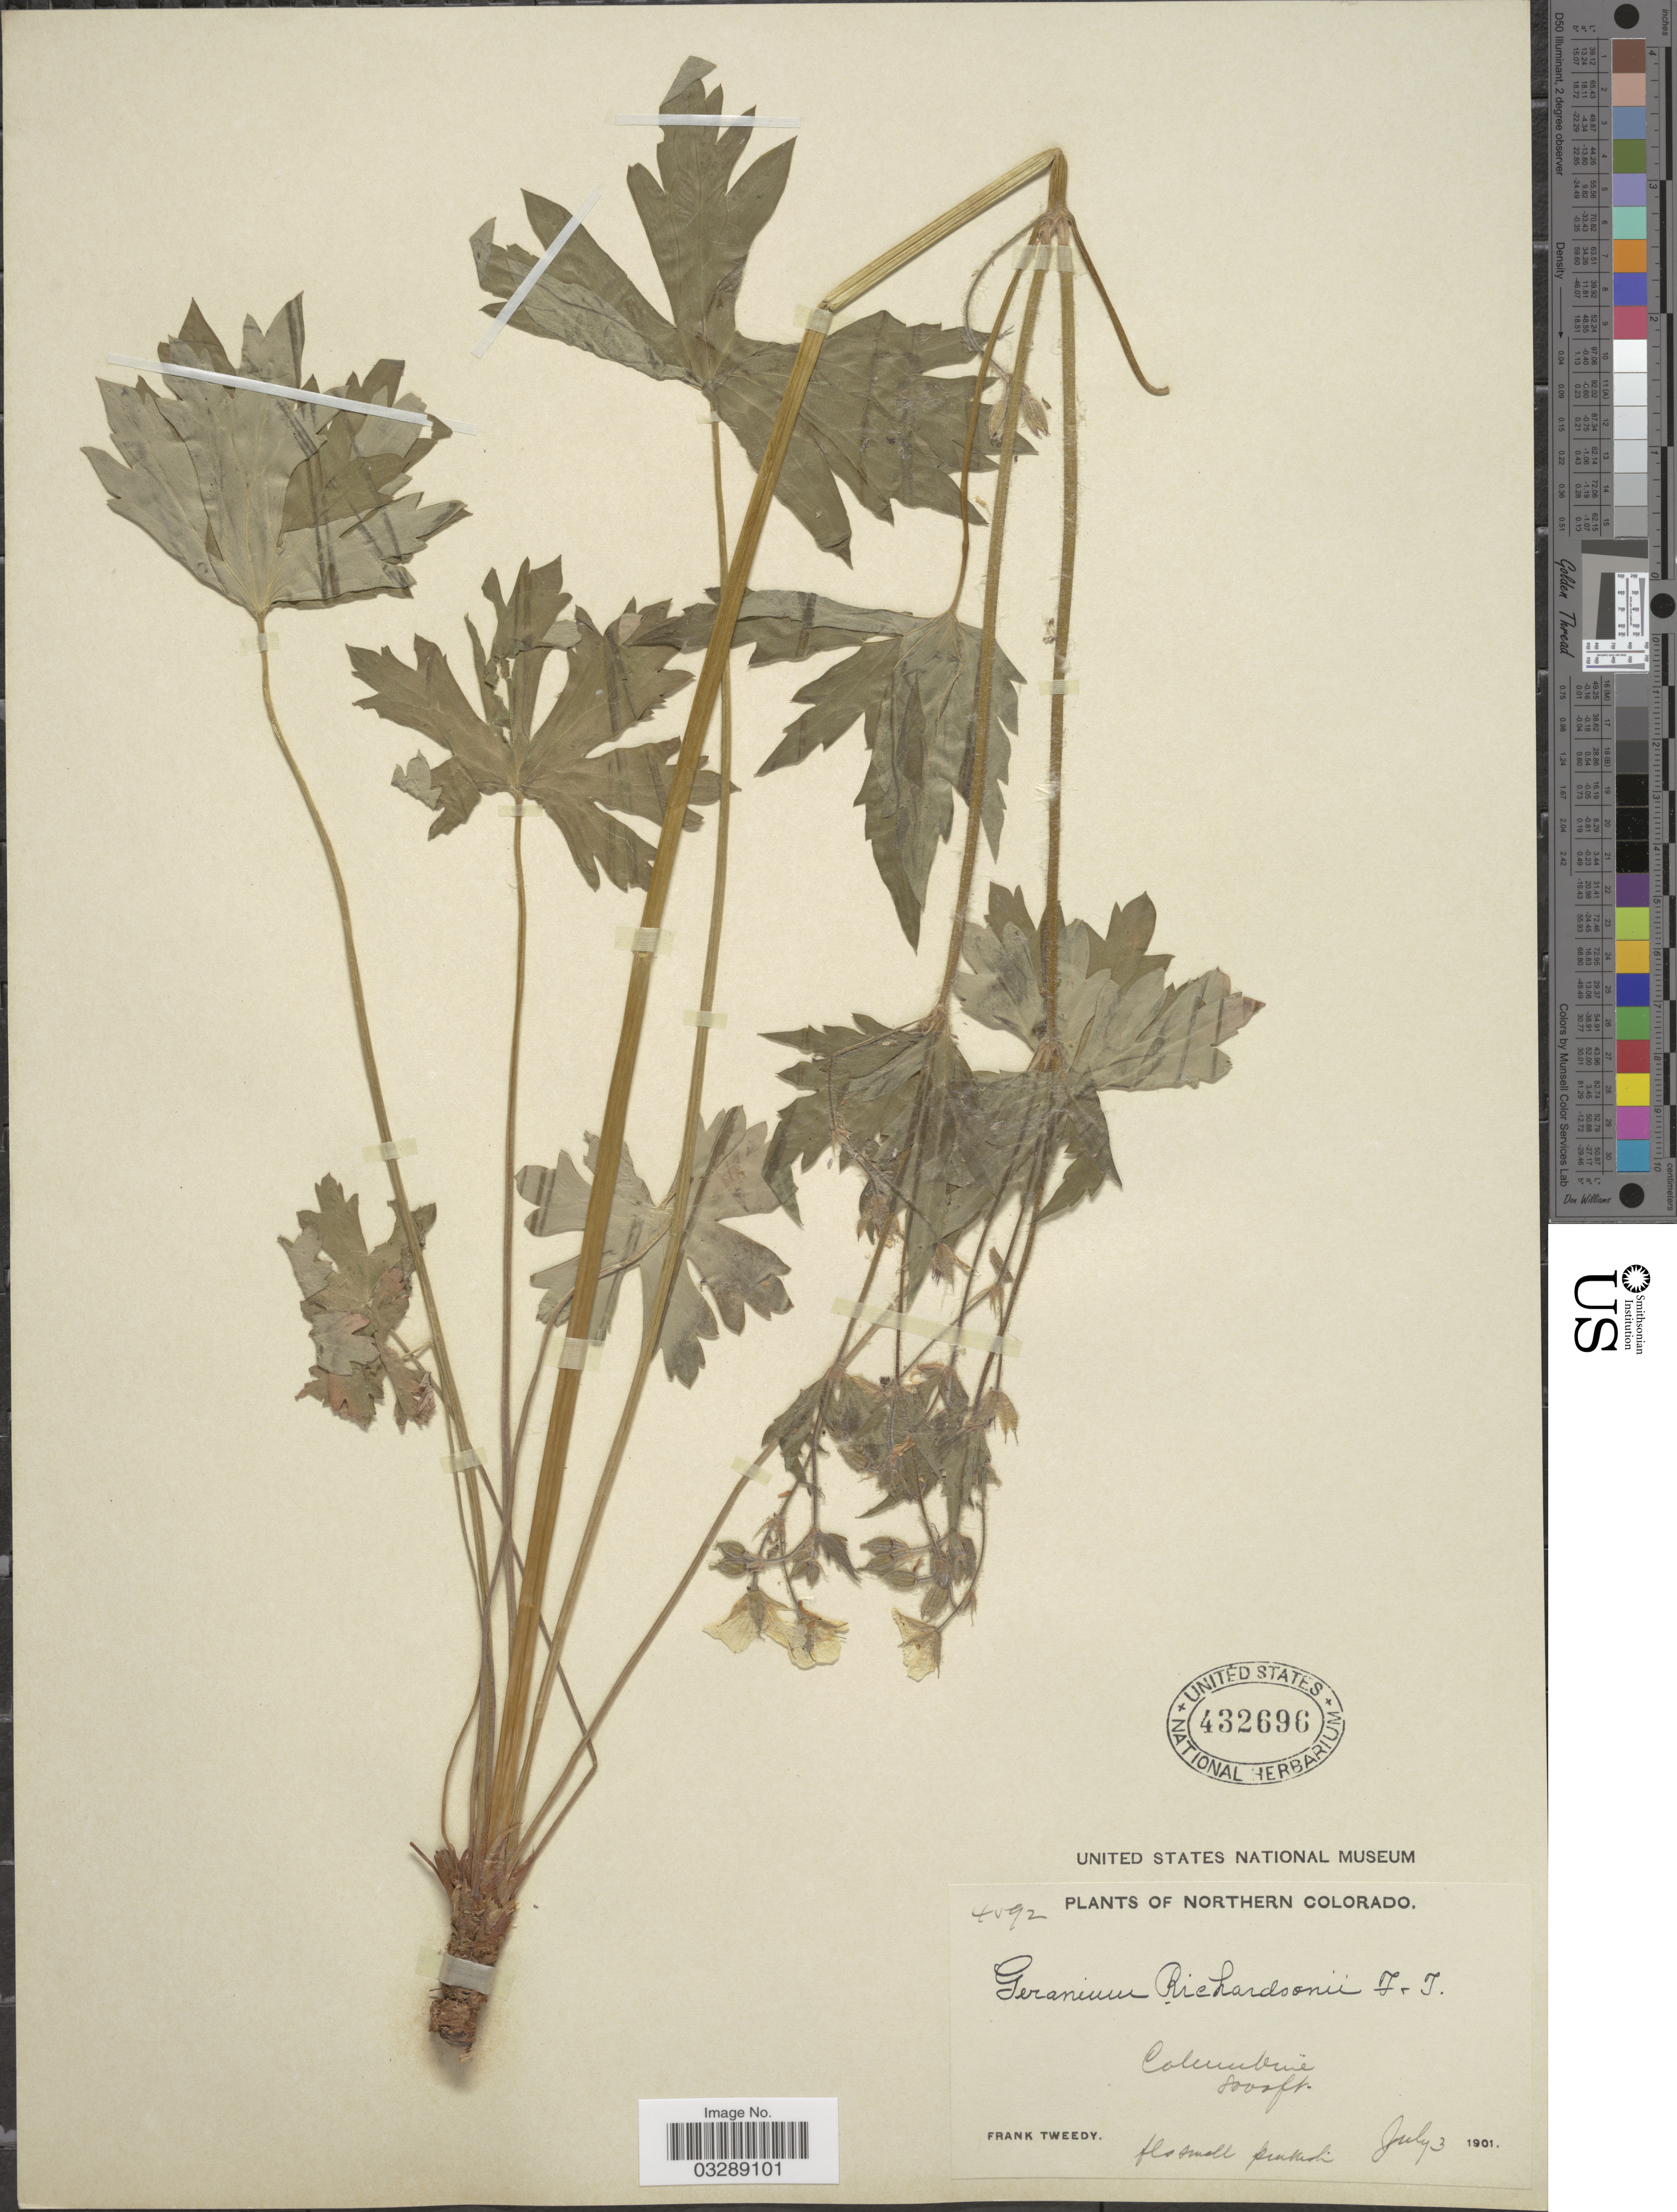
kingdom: Plantae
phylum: Tracheophyta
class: Magnoliopsida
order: Geraniales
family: Geraniaceae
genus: Geranium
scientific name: Geranium richardsonii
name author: Fisch. & Trautv.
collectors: F. Tweedy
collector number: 4592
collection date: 1901-07-03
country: United States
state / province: Colorado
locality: Northern Colorado. Columbine.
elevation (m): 2438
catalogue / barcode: US 432696